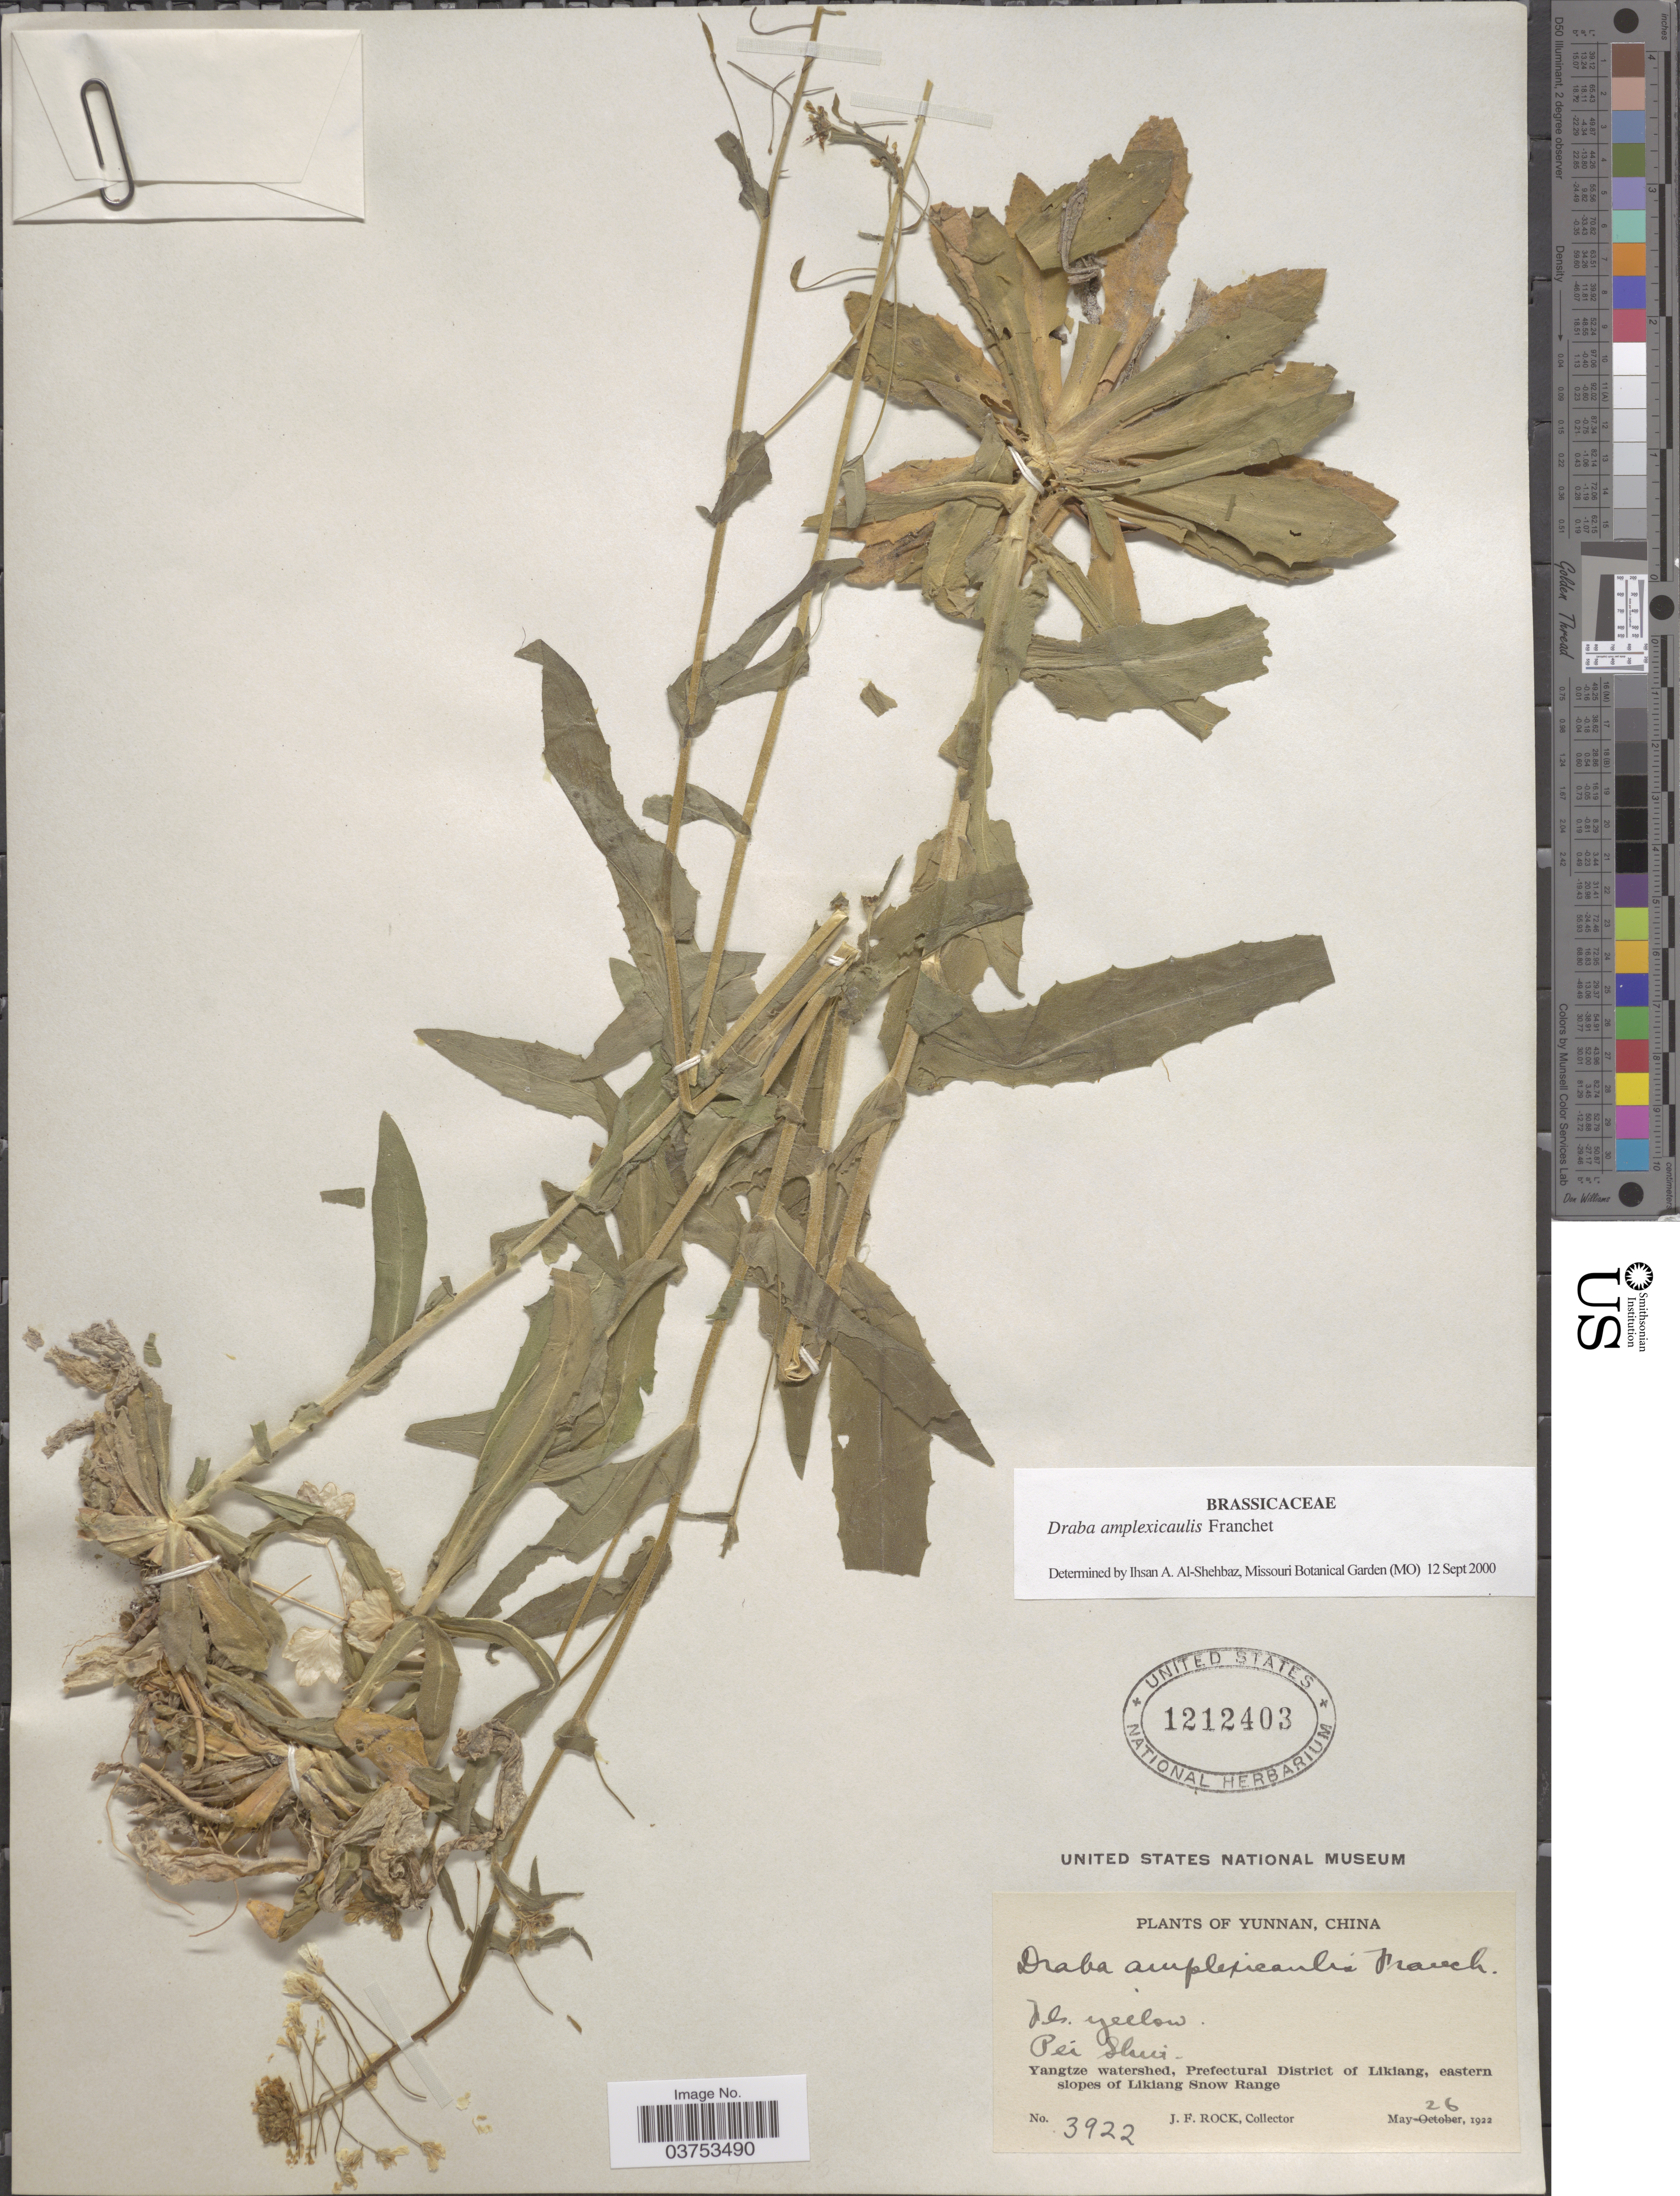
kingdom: Plantae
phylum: Tracheophyta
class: Magnoliopsida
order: Brassicales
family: Brassicaceae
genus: Draba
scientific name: Draba amplexicaulis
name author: Franch.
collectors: J. Rock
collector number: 3922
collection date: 1922-05-26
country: China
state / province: Yunnan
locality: Pei Shui. Yangtze watershed, Prefectural District of Likiang, eastern slopes of Likiang Snow Range.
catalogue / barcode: US 1212403